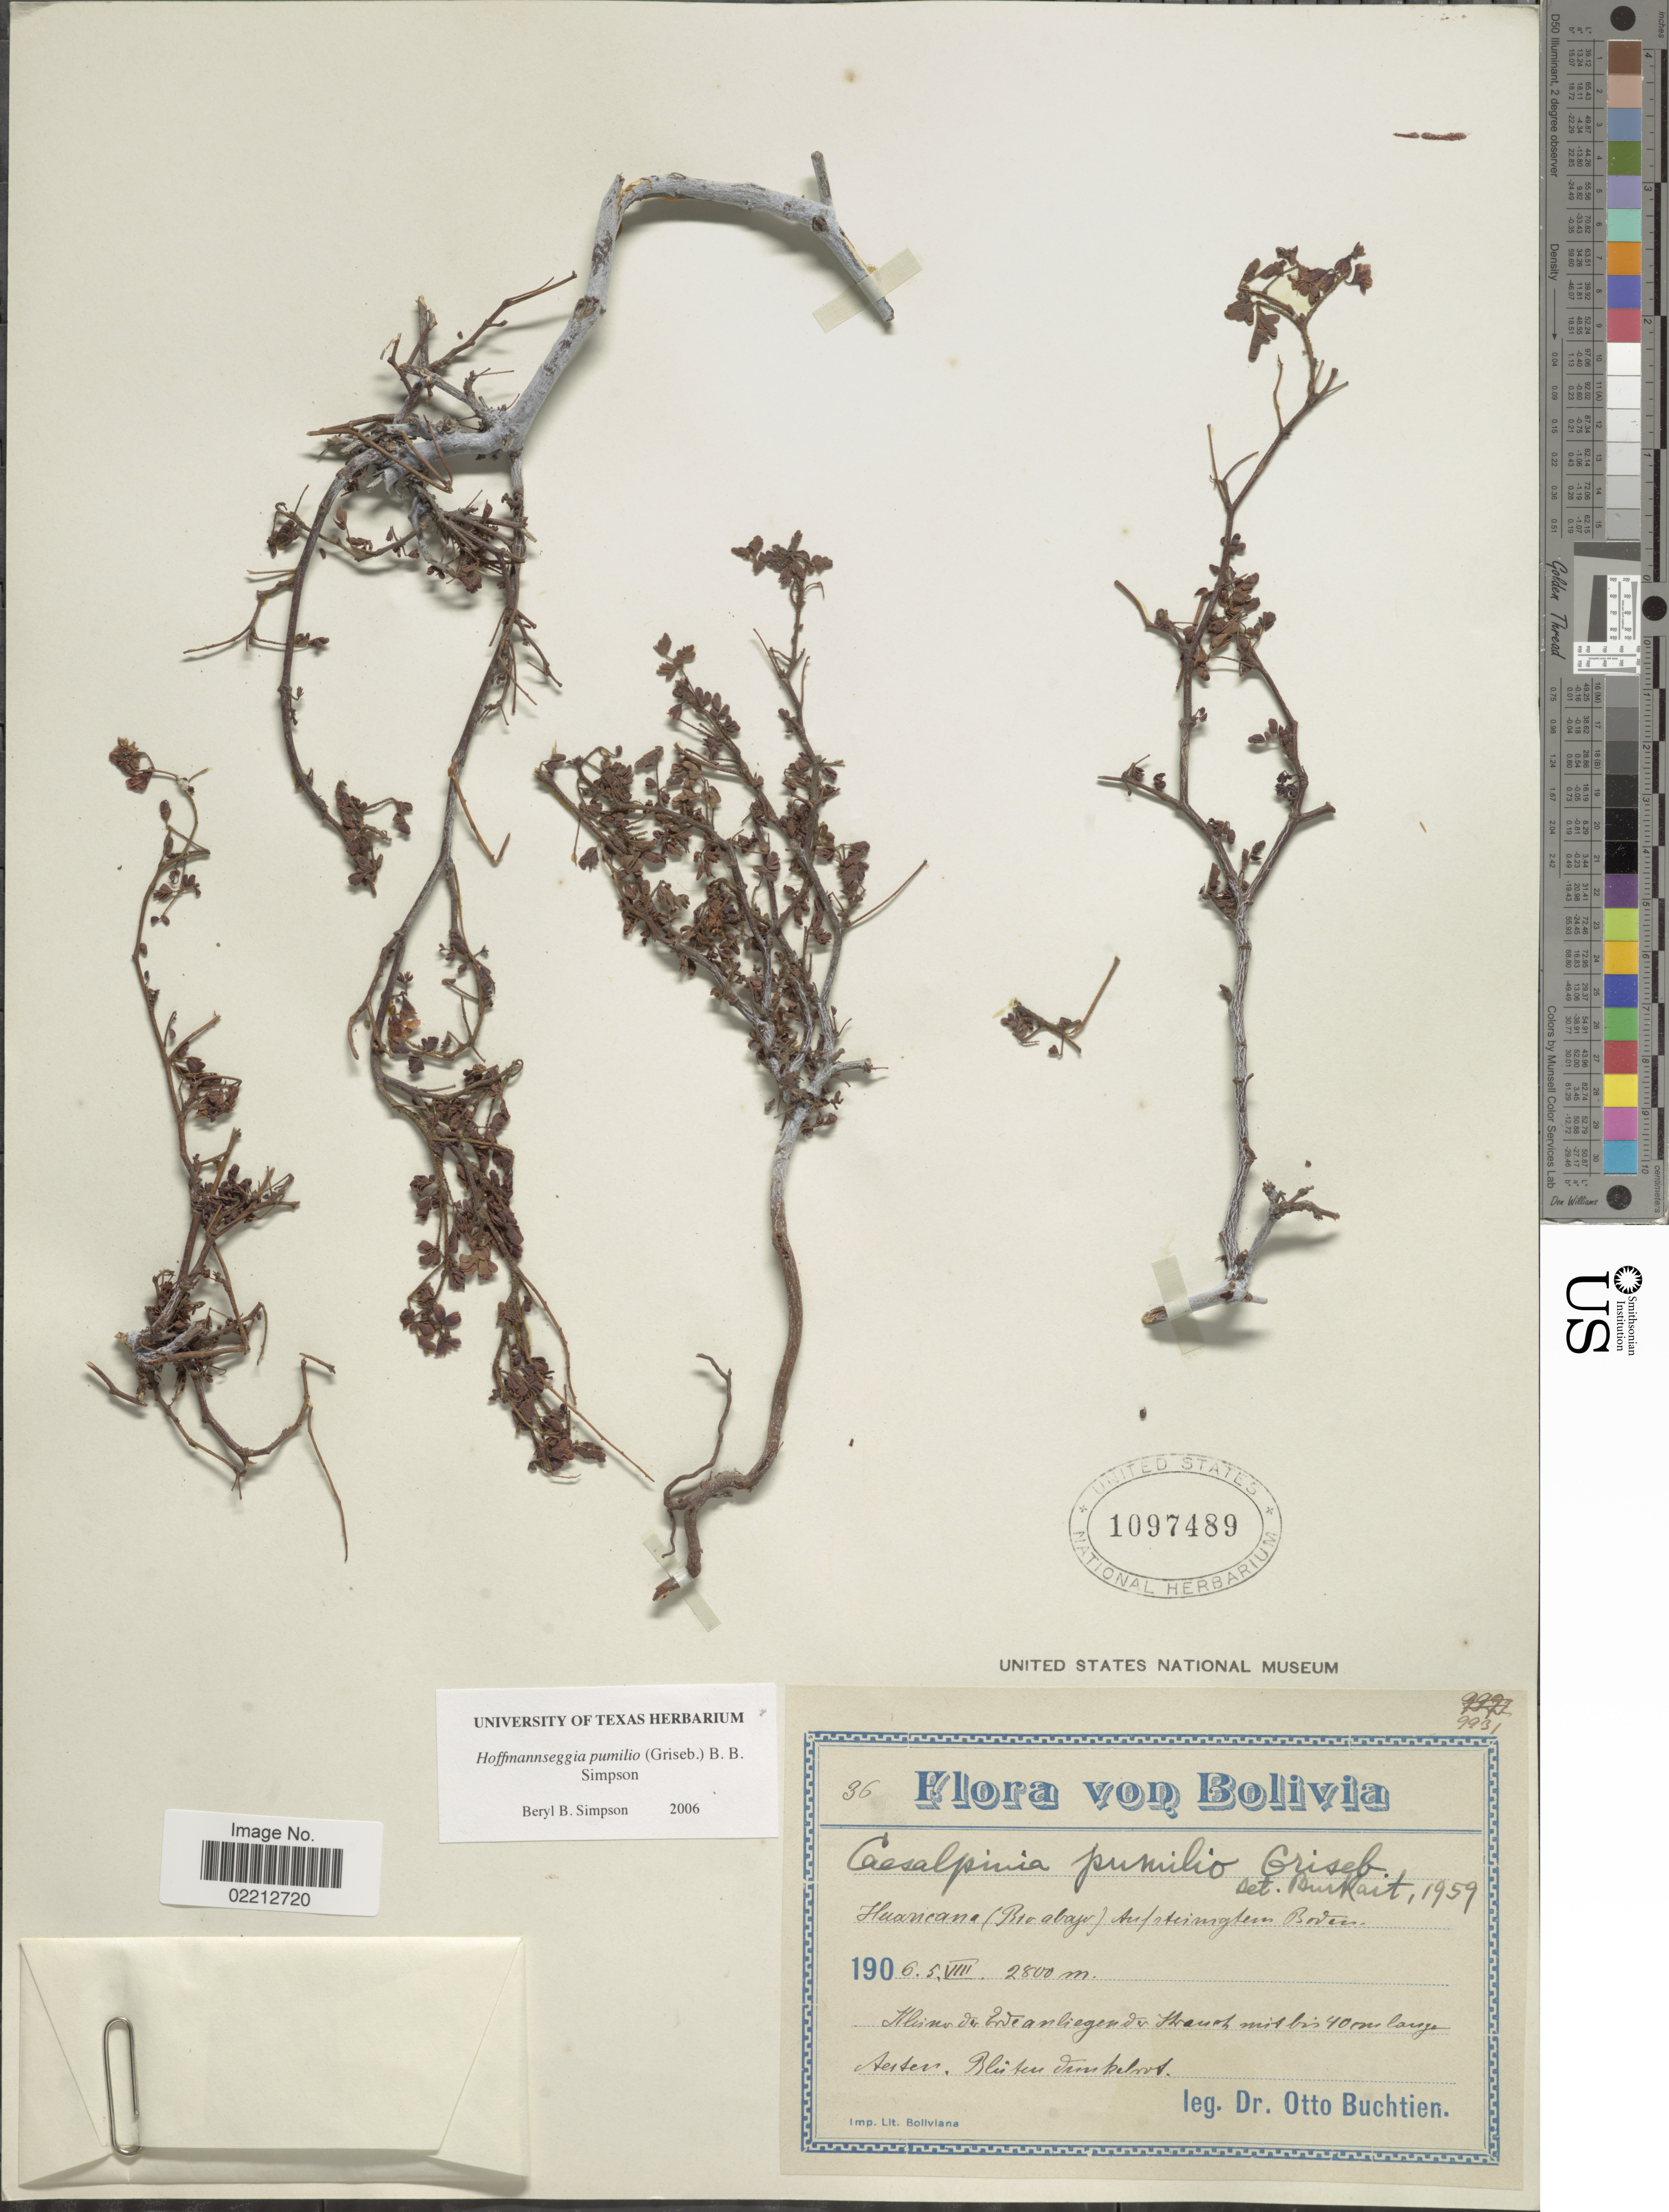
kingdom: Plantae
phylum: Tracheophyta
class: Magnoliopsida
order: Fabales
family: Fabaceae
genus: Hoffmannseggia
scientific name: Hoffmannseggia pumilio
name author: (Griseb.) B.B. Simpson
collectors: O. Buchtien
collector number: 36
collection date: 1906-08-05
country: Bolivia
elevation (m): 2800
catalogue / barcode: US 1097489